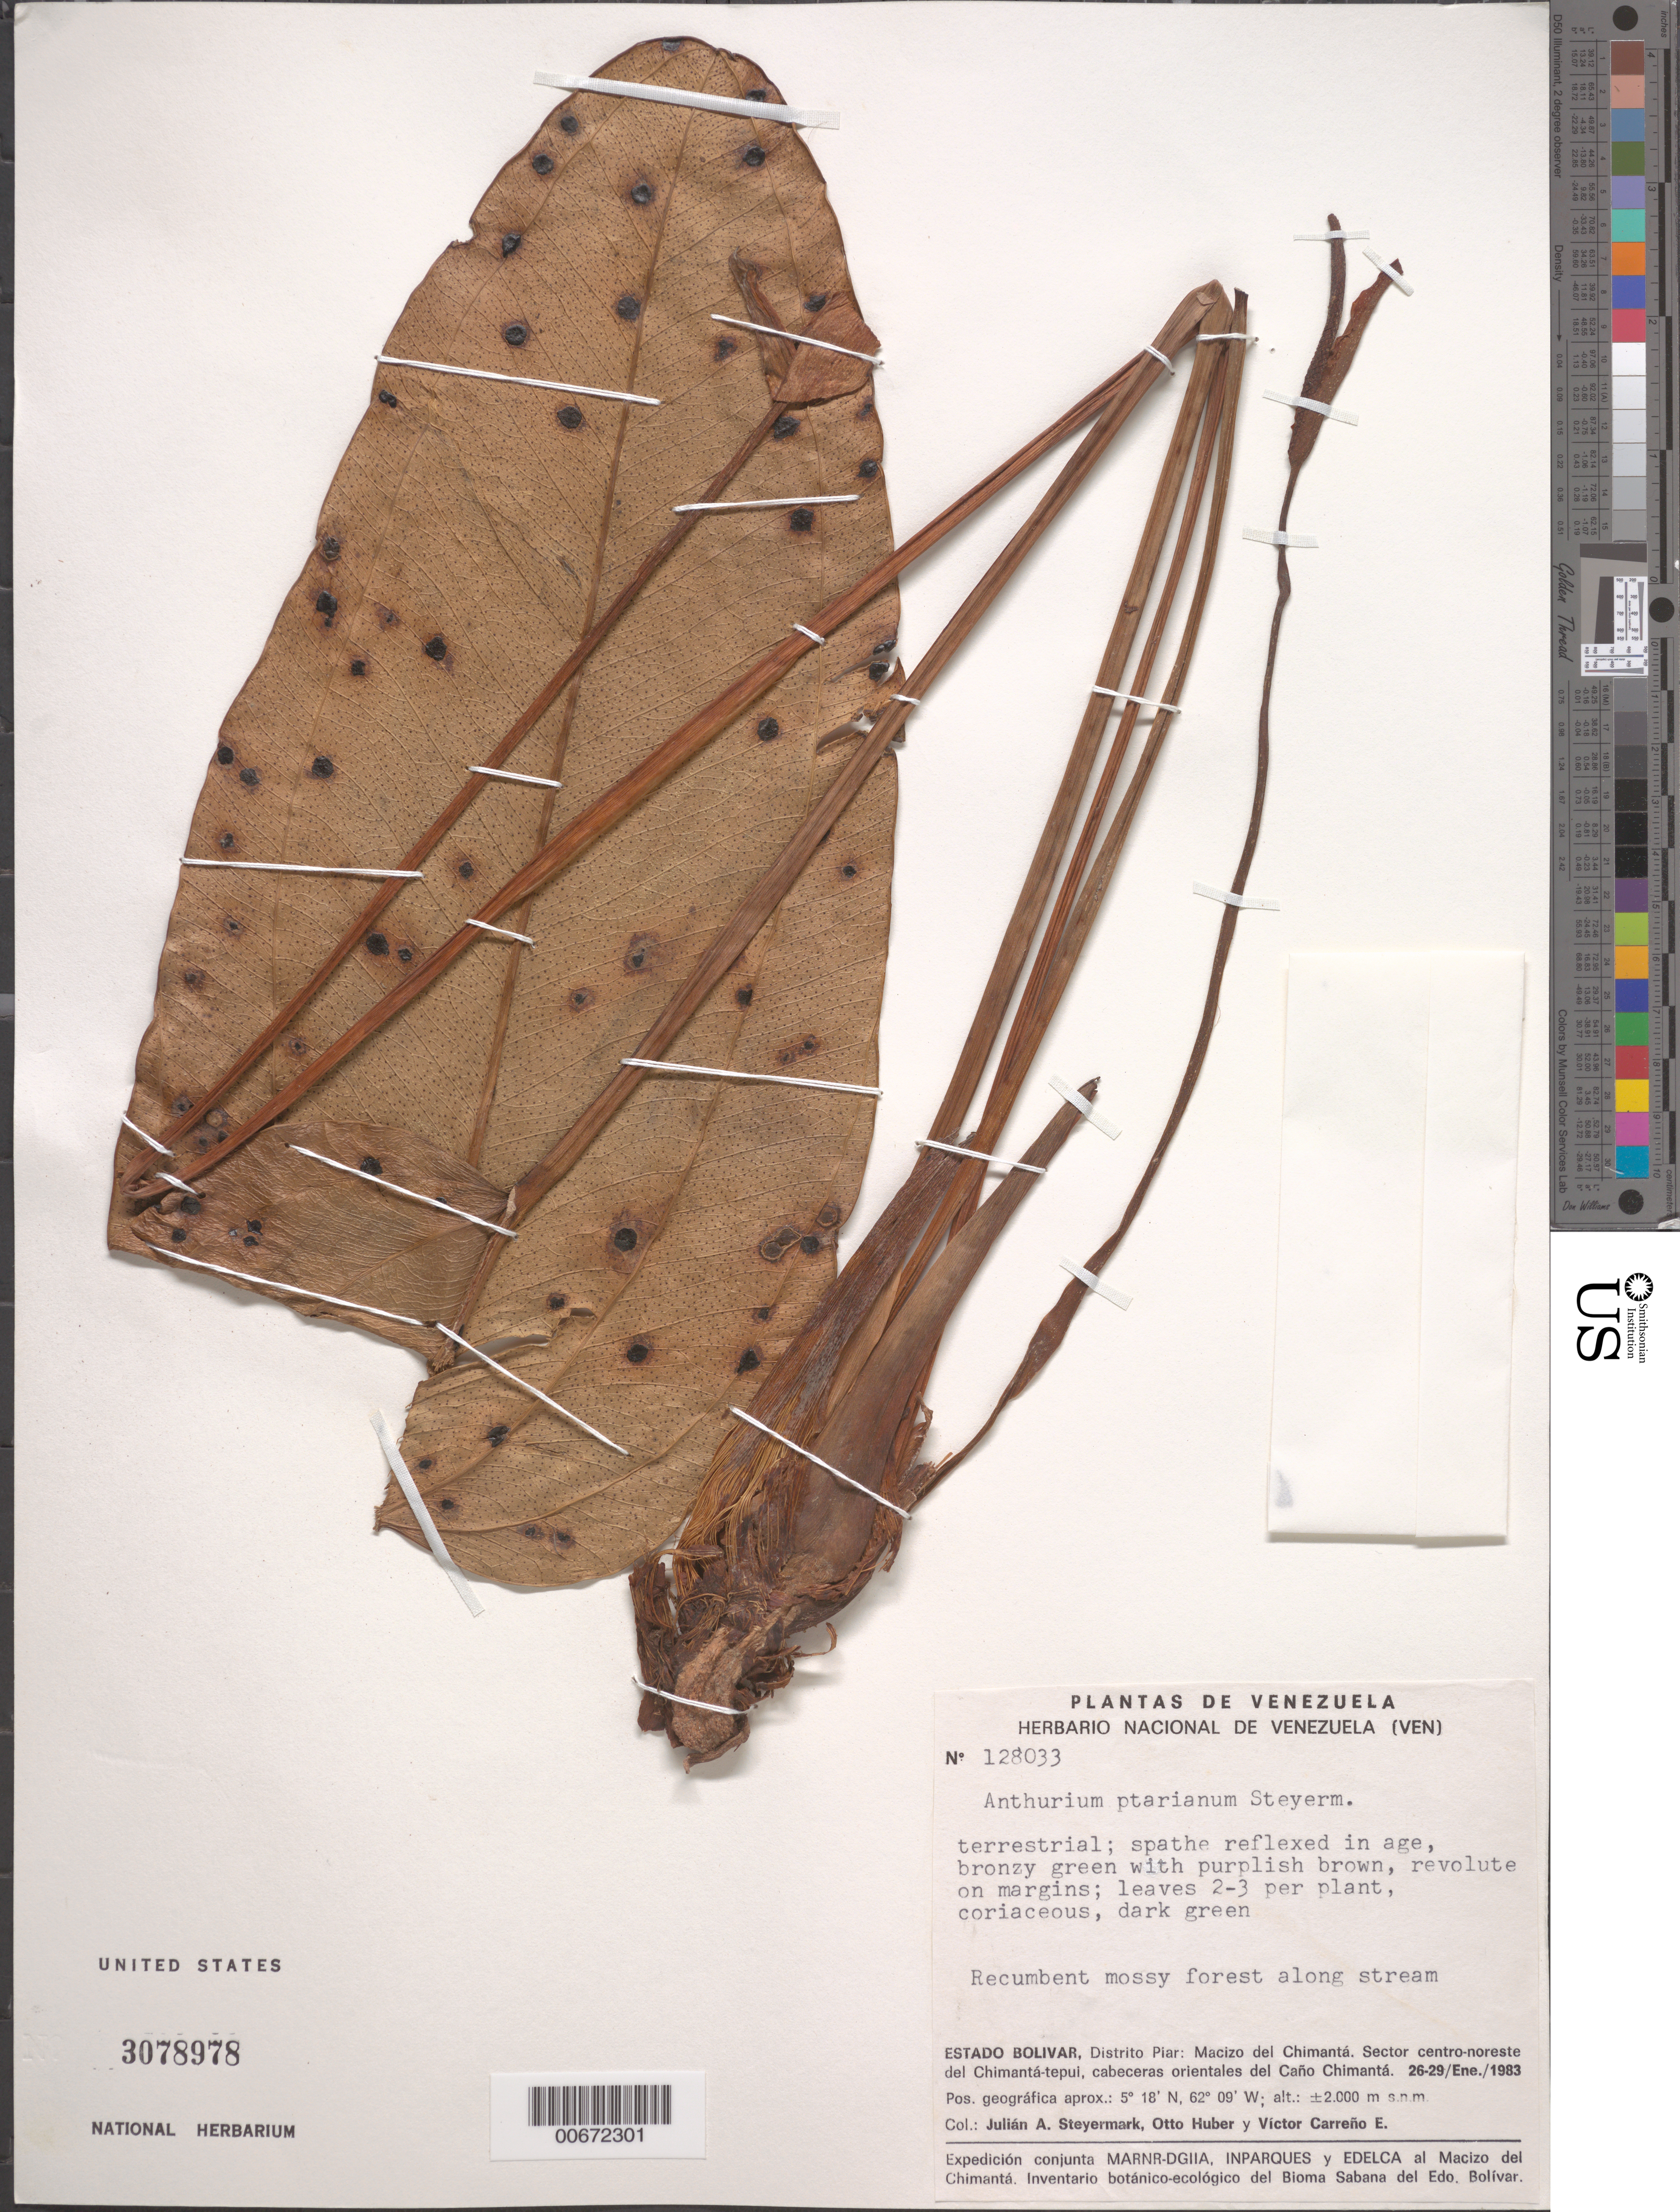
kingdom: Plantae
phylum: Tracheophyta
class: Liliopsida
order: Alismatales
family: Araceae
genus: Anthurium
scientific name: Anthurium ptarianum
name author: Steyerm.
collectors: J. Steyermark, O. Huber & V. Carreño E.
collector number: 128033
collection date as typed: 26-Jan-83 to 29-Jan-83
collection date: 1983-01-26/1983-01-29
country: Venezuela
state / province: Bolívar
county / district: Piar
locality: Macizo del Chimantá, sector centro-noreste del Chimantá-tepuí, cabeceras orientales del Caño Chimantá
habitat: Recumbent mossy forest along stream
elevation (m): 2000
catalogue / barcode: US 3078978